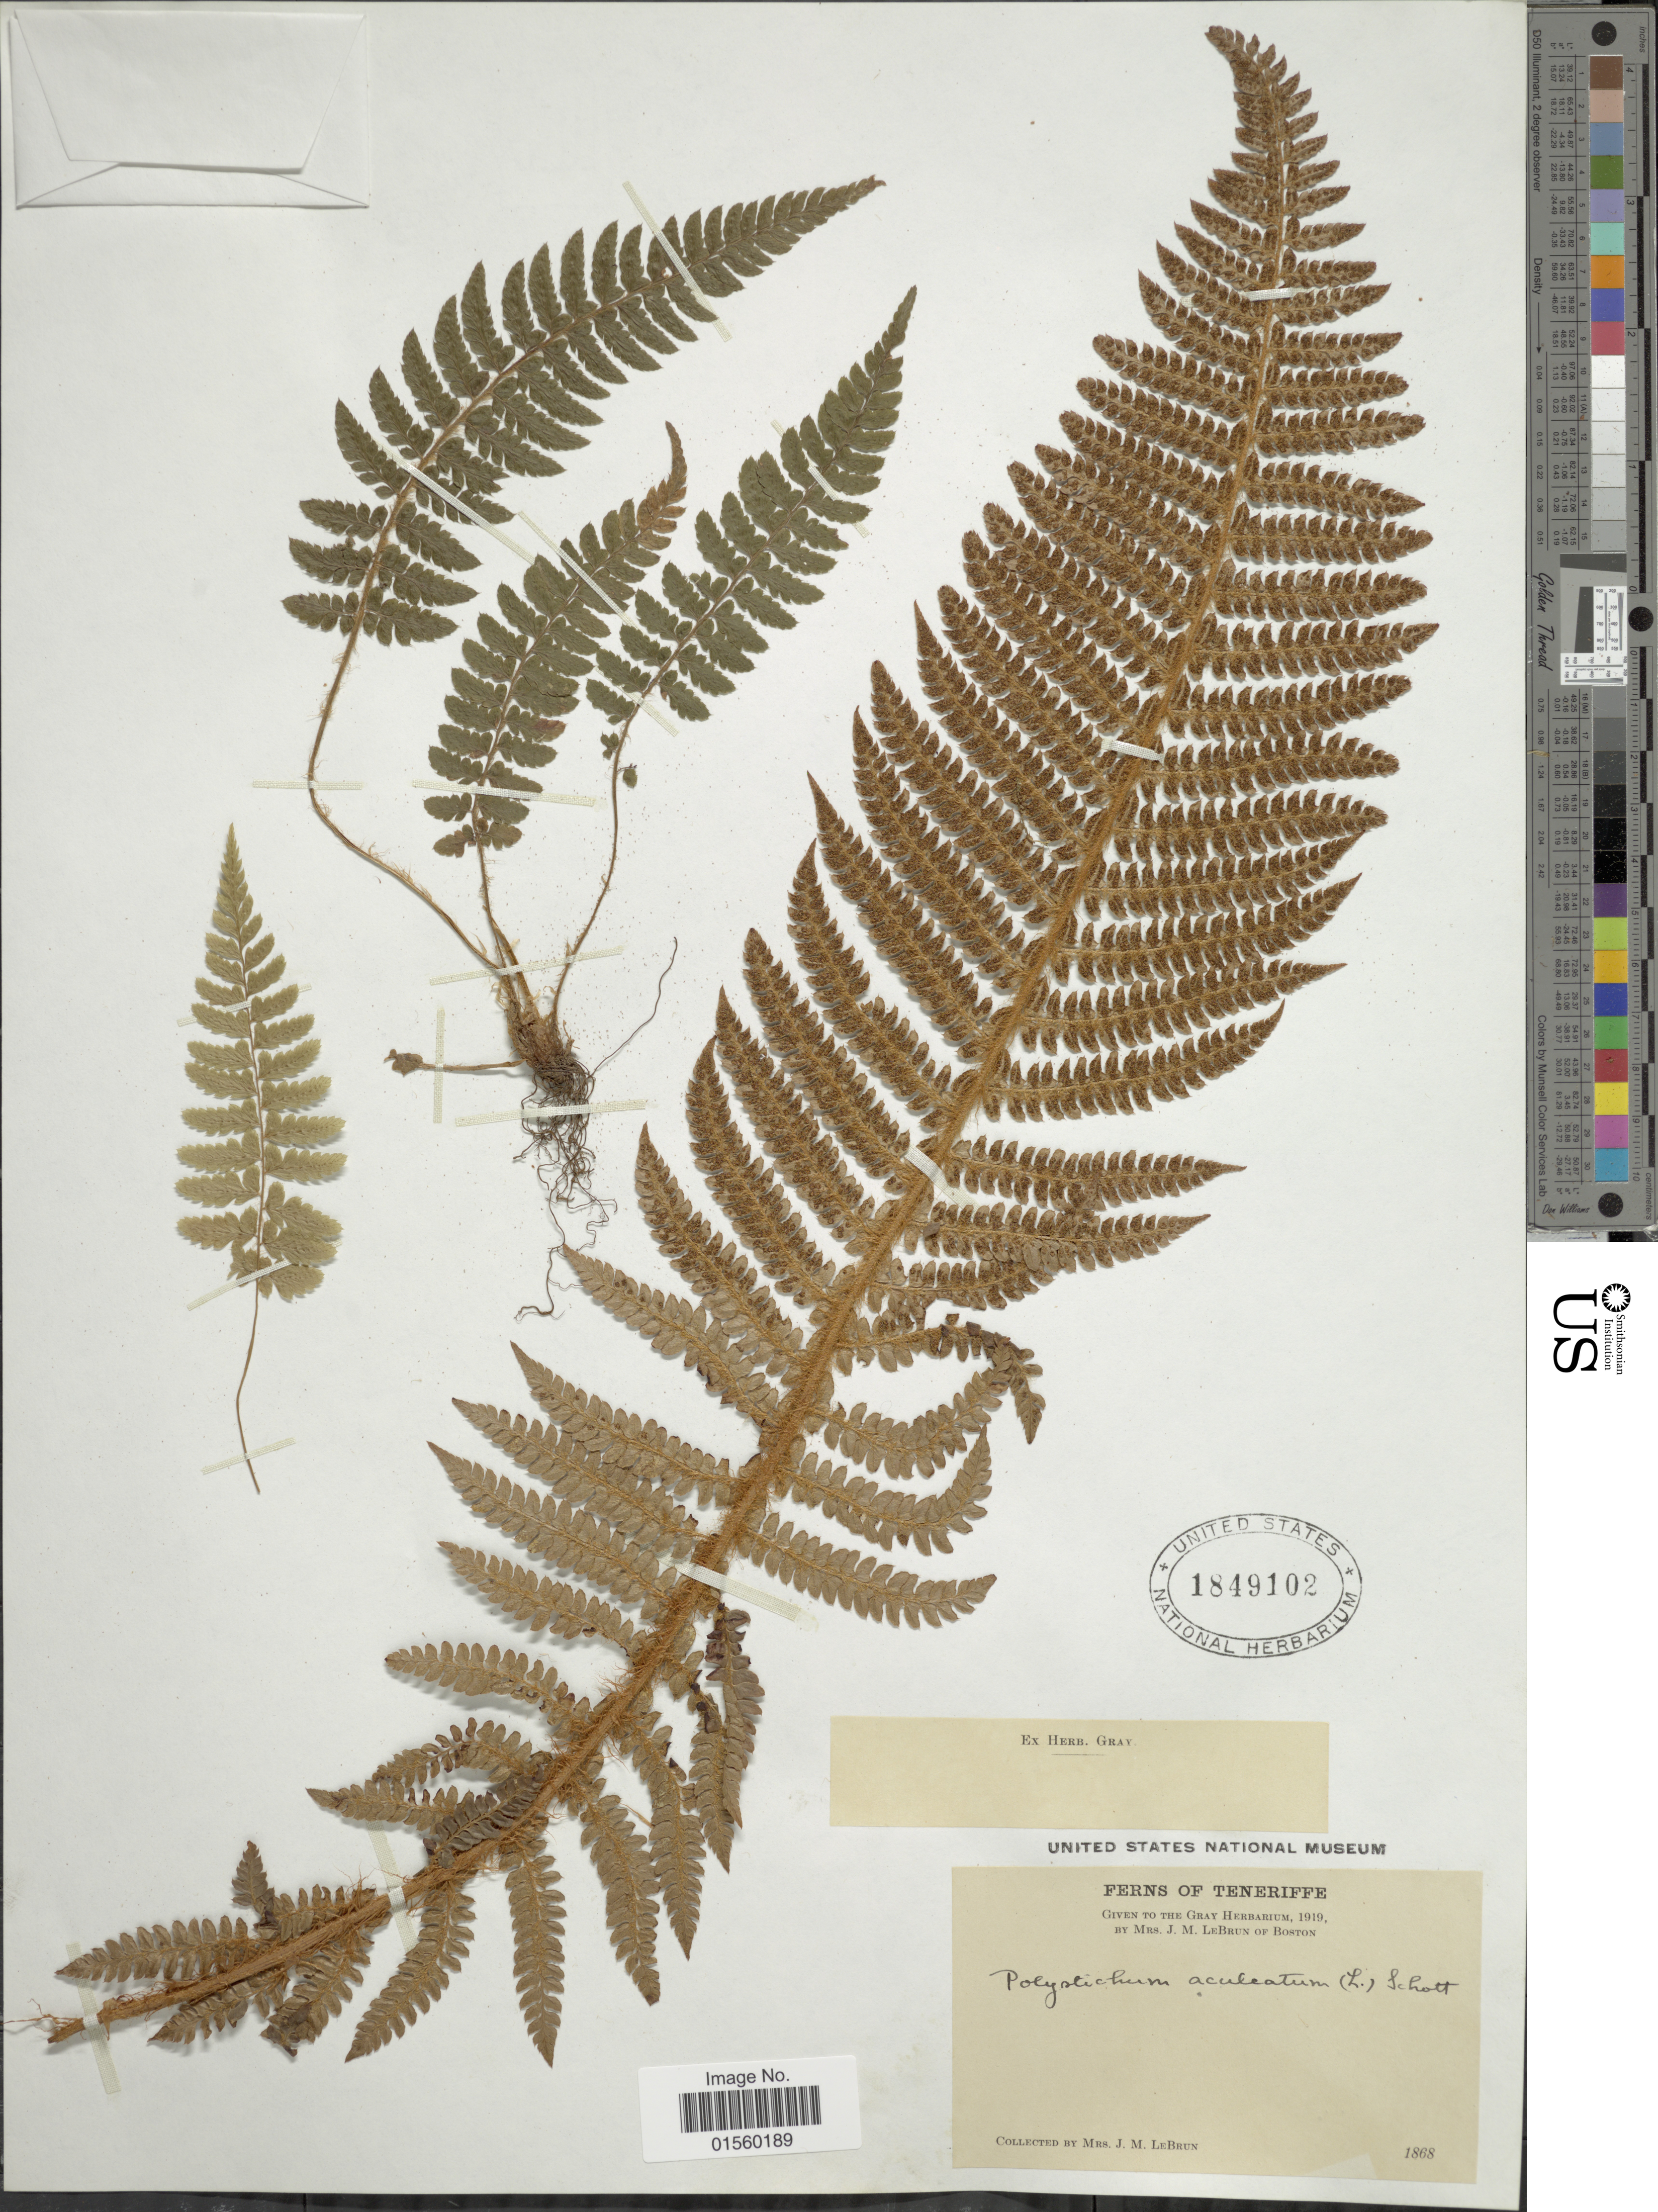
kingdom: Plantae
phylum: Tracheophyta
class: Polypodiopsida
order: Polypodiales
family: Dryopteridaceae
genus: Polystichum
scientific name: Polystichum setiferum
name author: (Forssk.) Moore ex Woynar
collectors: Mrs. J. M. Lebrun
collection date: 1868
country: Spain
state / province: Canarias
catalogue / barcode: US 1849102